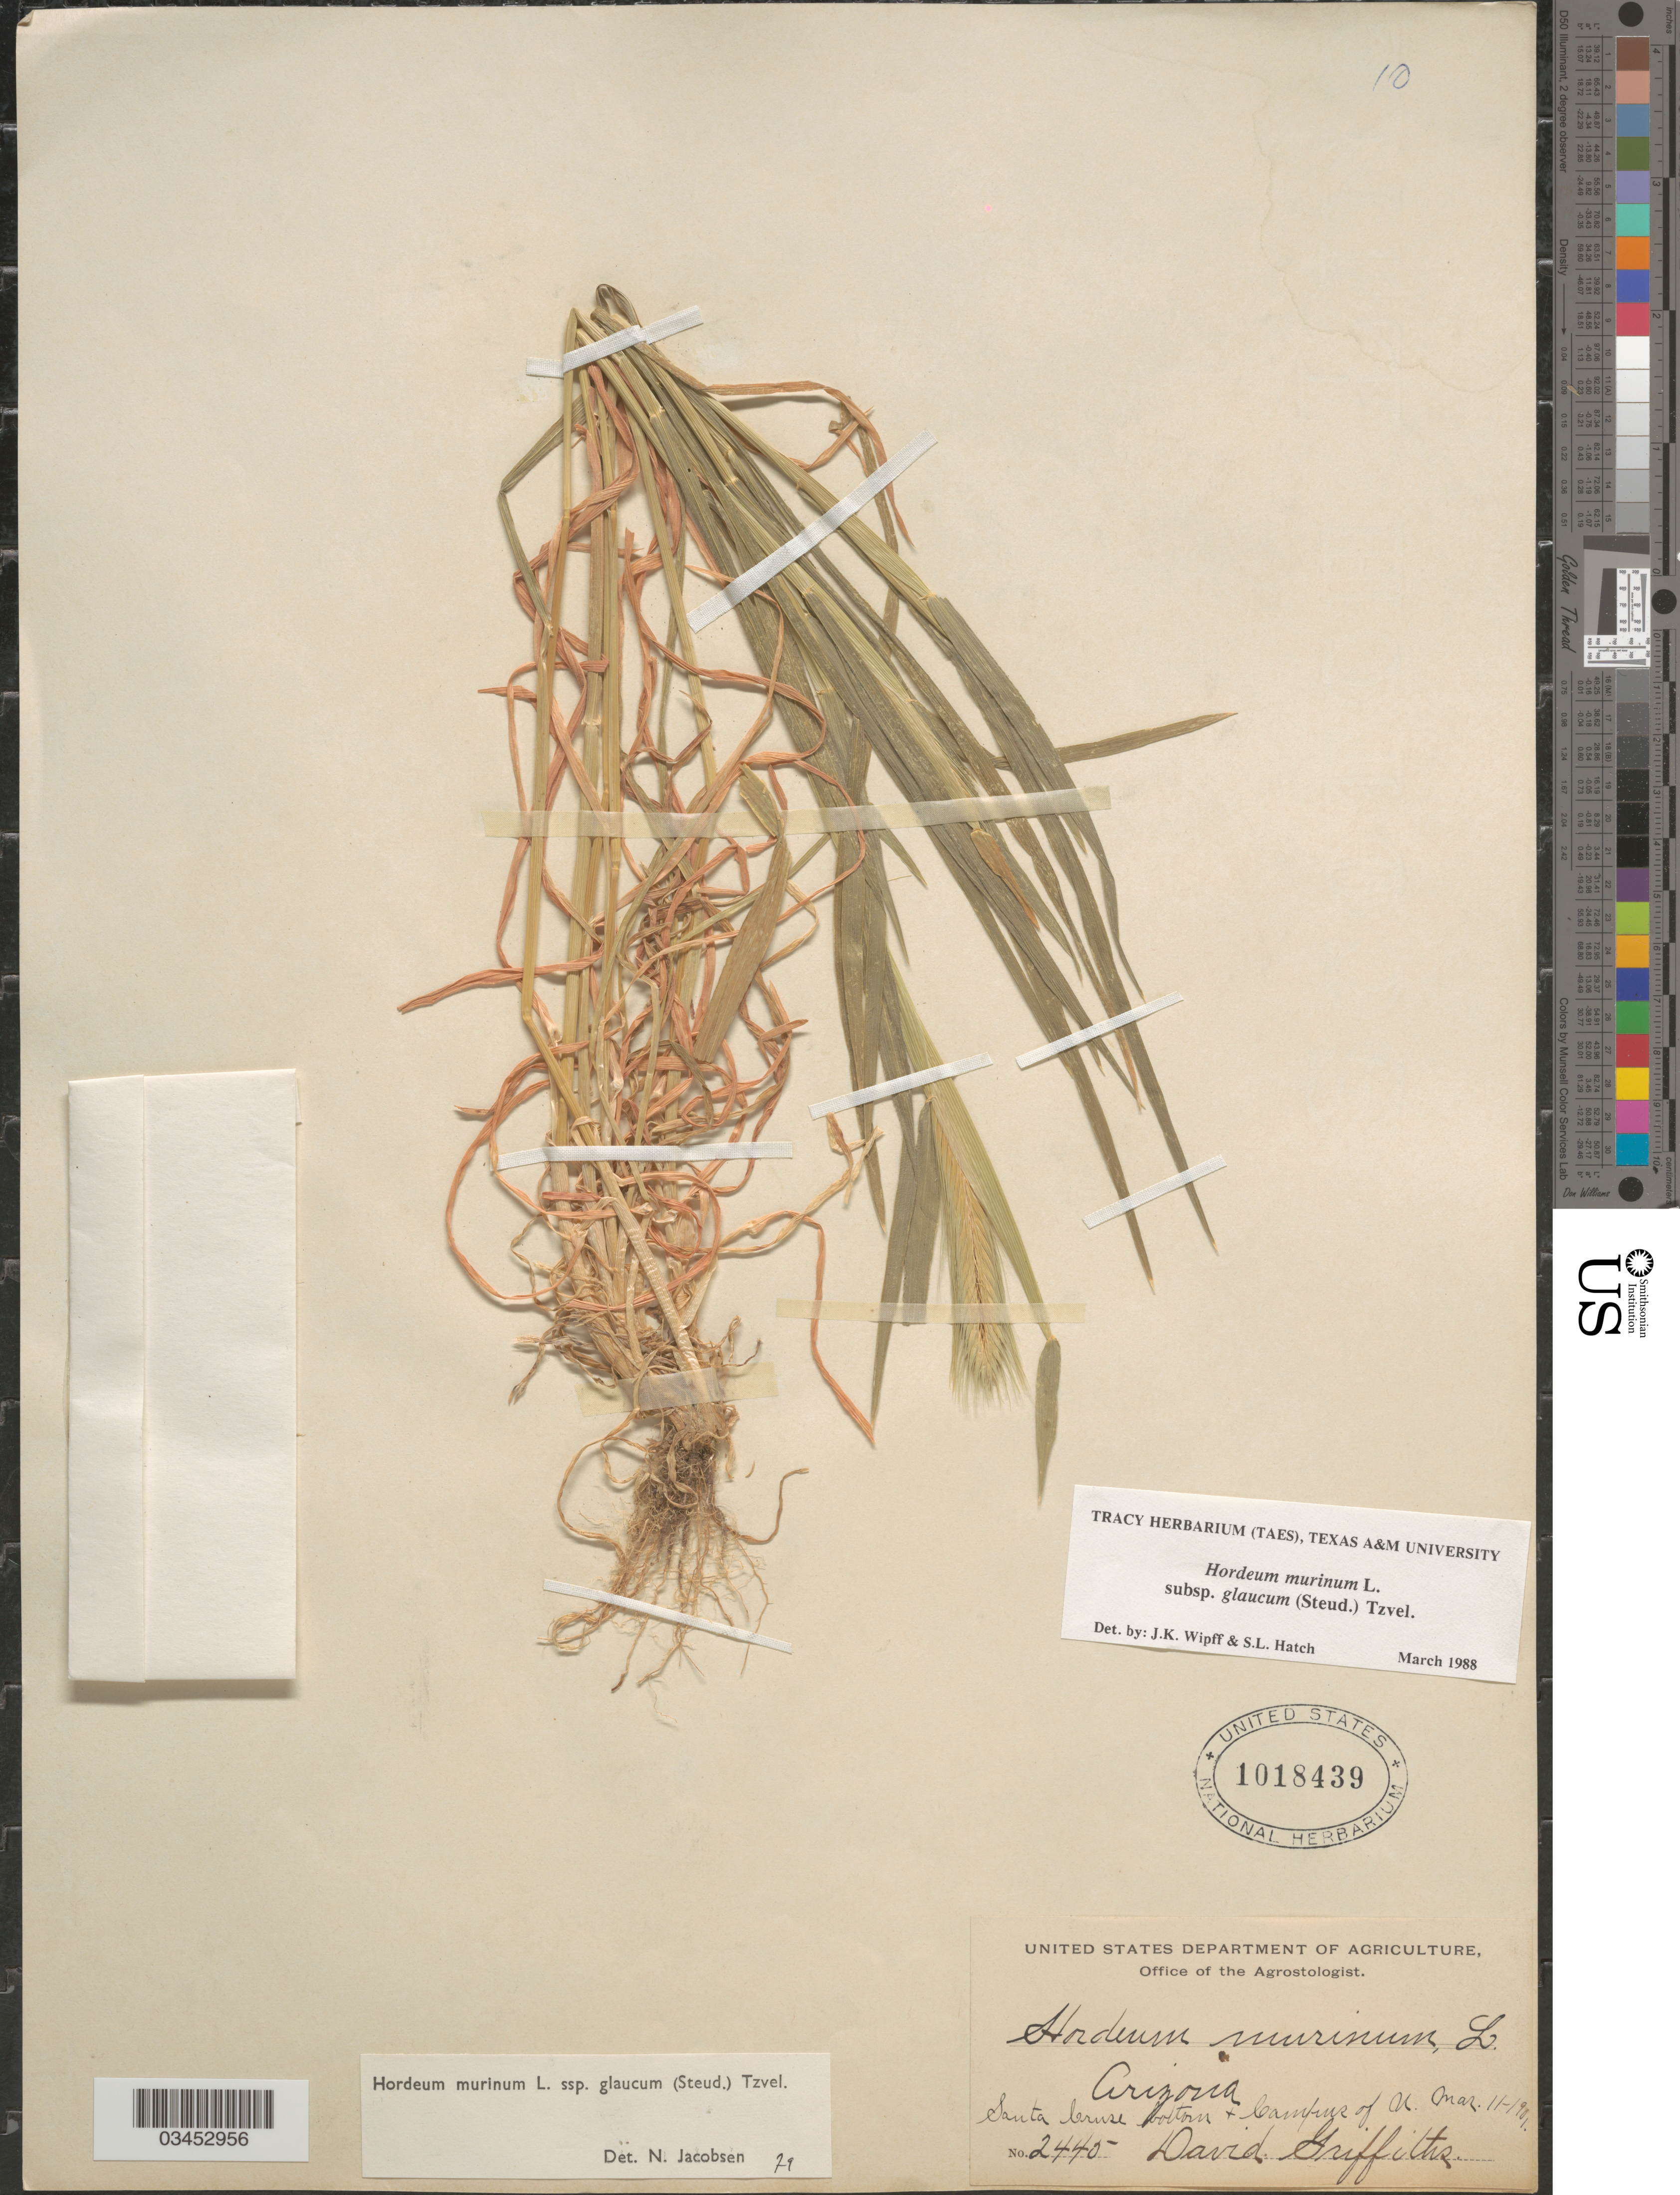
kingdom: Plantae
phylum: Tracheophyta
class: Liliopsida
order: Poales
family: Poaceae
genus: Hordeum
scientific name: Hordeum murinum subsp. glaucum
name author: (Steud.) Tzvelev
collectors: D. Griffiths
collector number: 2445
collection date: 1901-03-11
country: United States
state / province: Arizona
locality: Santa Cruz bottom + Campus of U.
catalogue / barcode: US 1018439